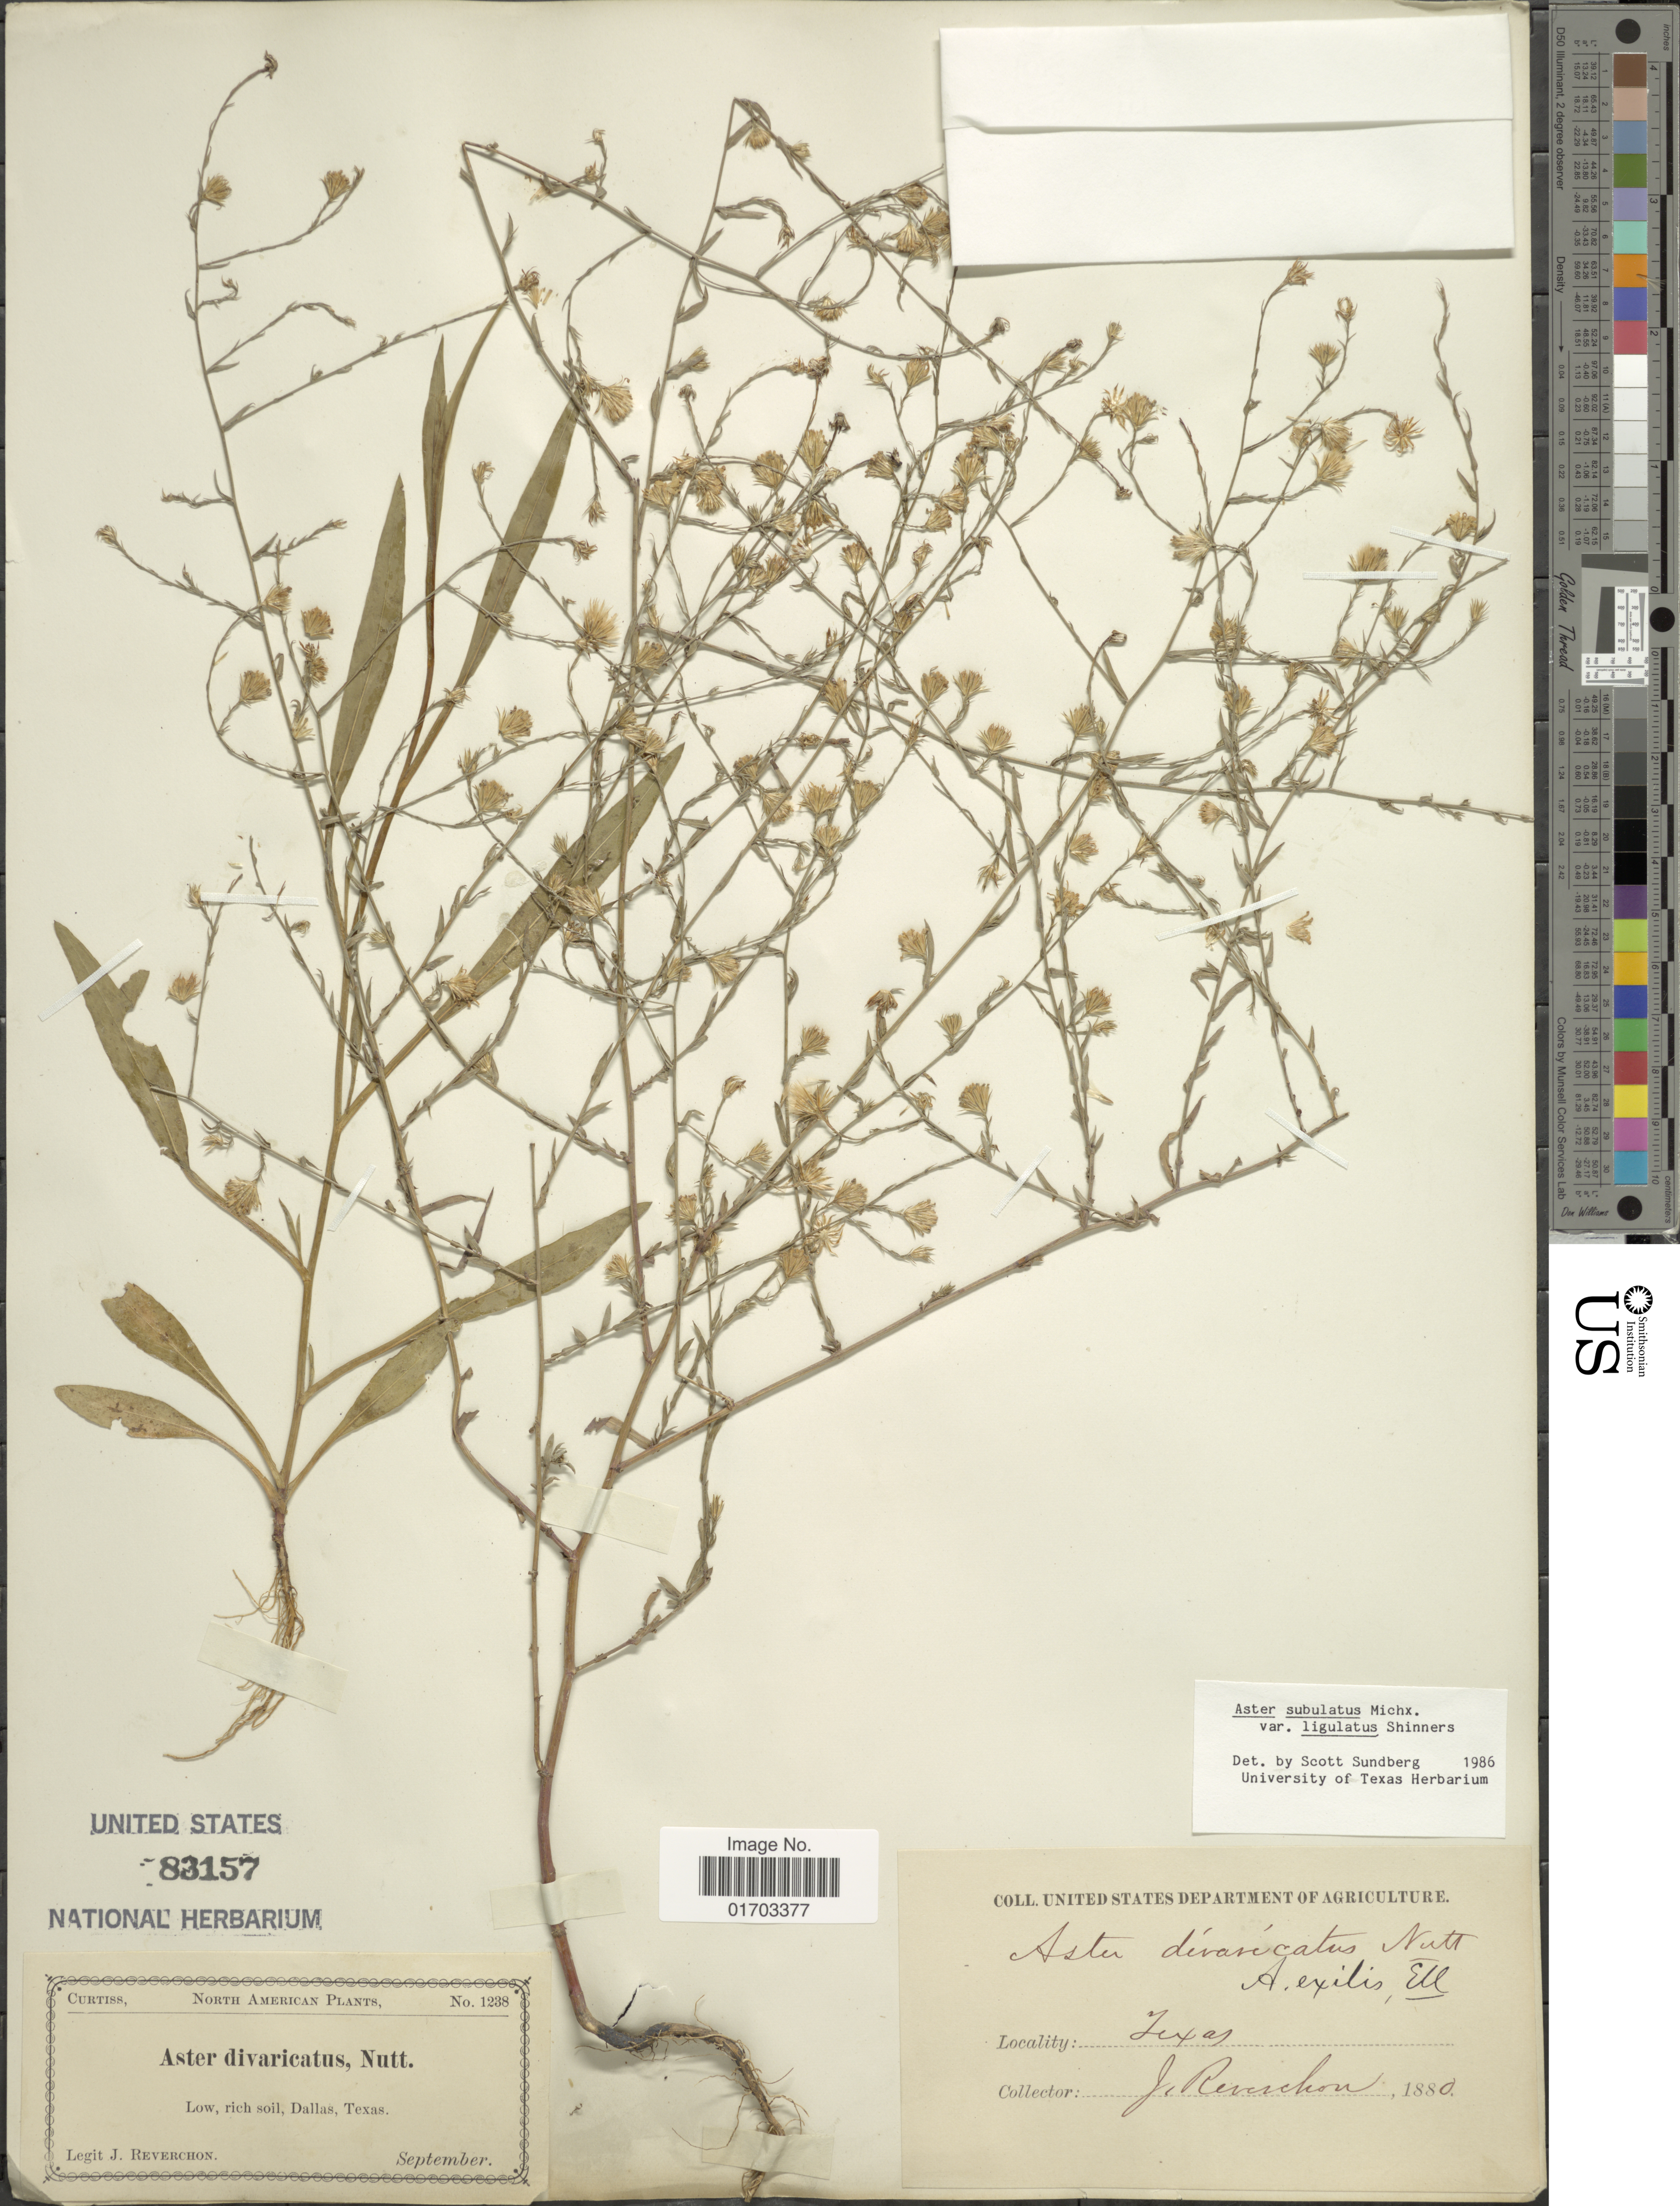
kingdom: Plantae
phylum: Tracheophyta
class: Magnoliopsida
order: Asterales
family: Asteraceae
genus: Symphyotrichum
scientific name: Symphyotrichum subulatum var. ligulatum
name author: (Shinners) S.D. Sundb.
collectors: J. Reverchon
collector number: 1238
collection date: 1880-09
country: United States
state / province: Texas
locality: Dallas.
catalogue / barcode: US 83157